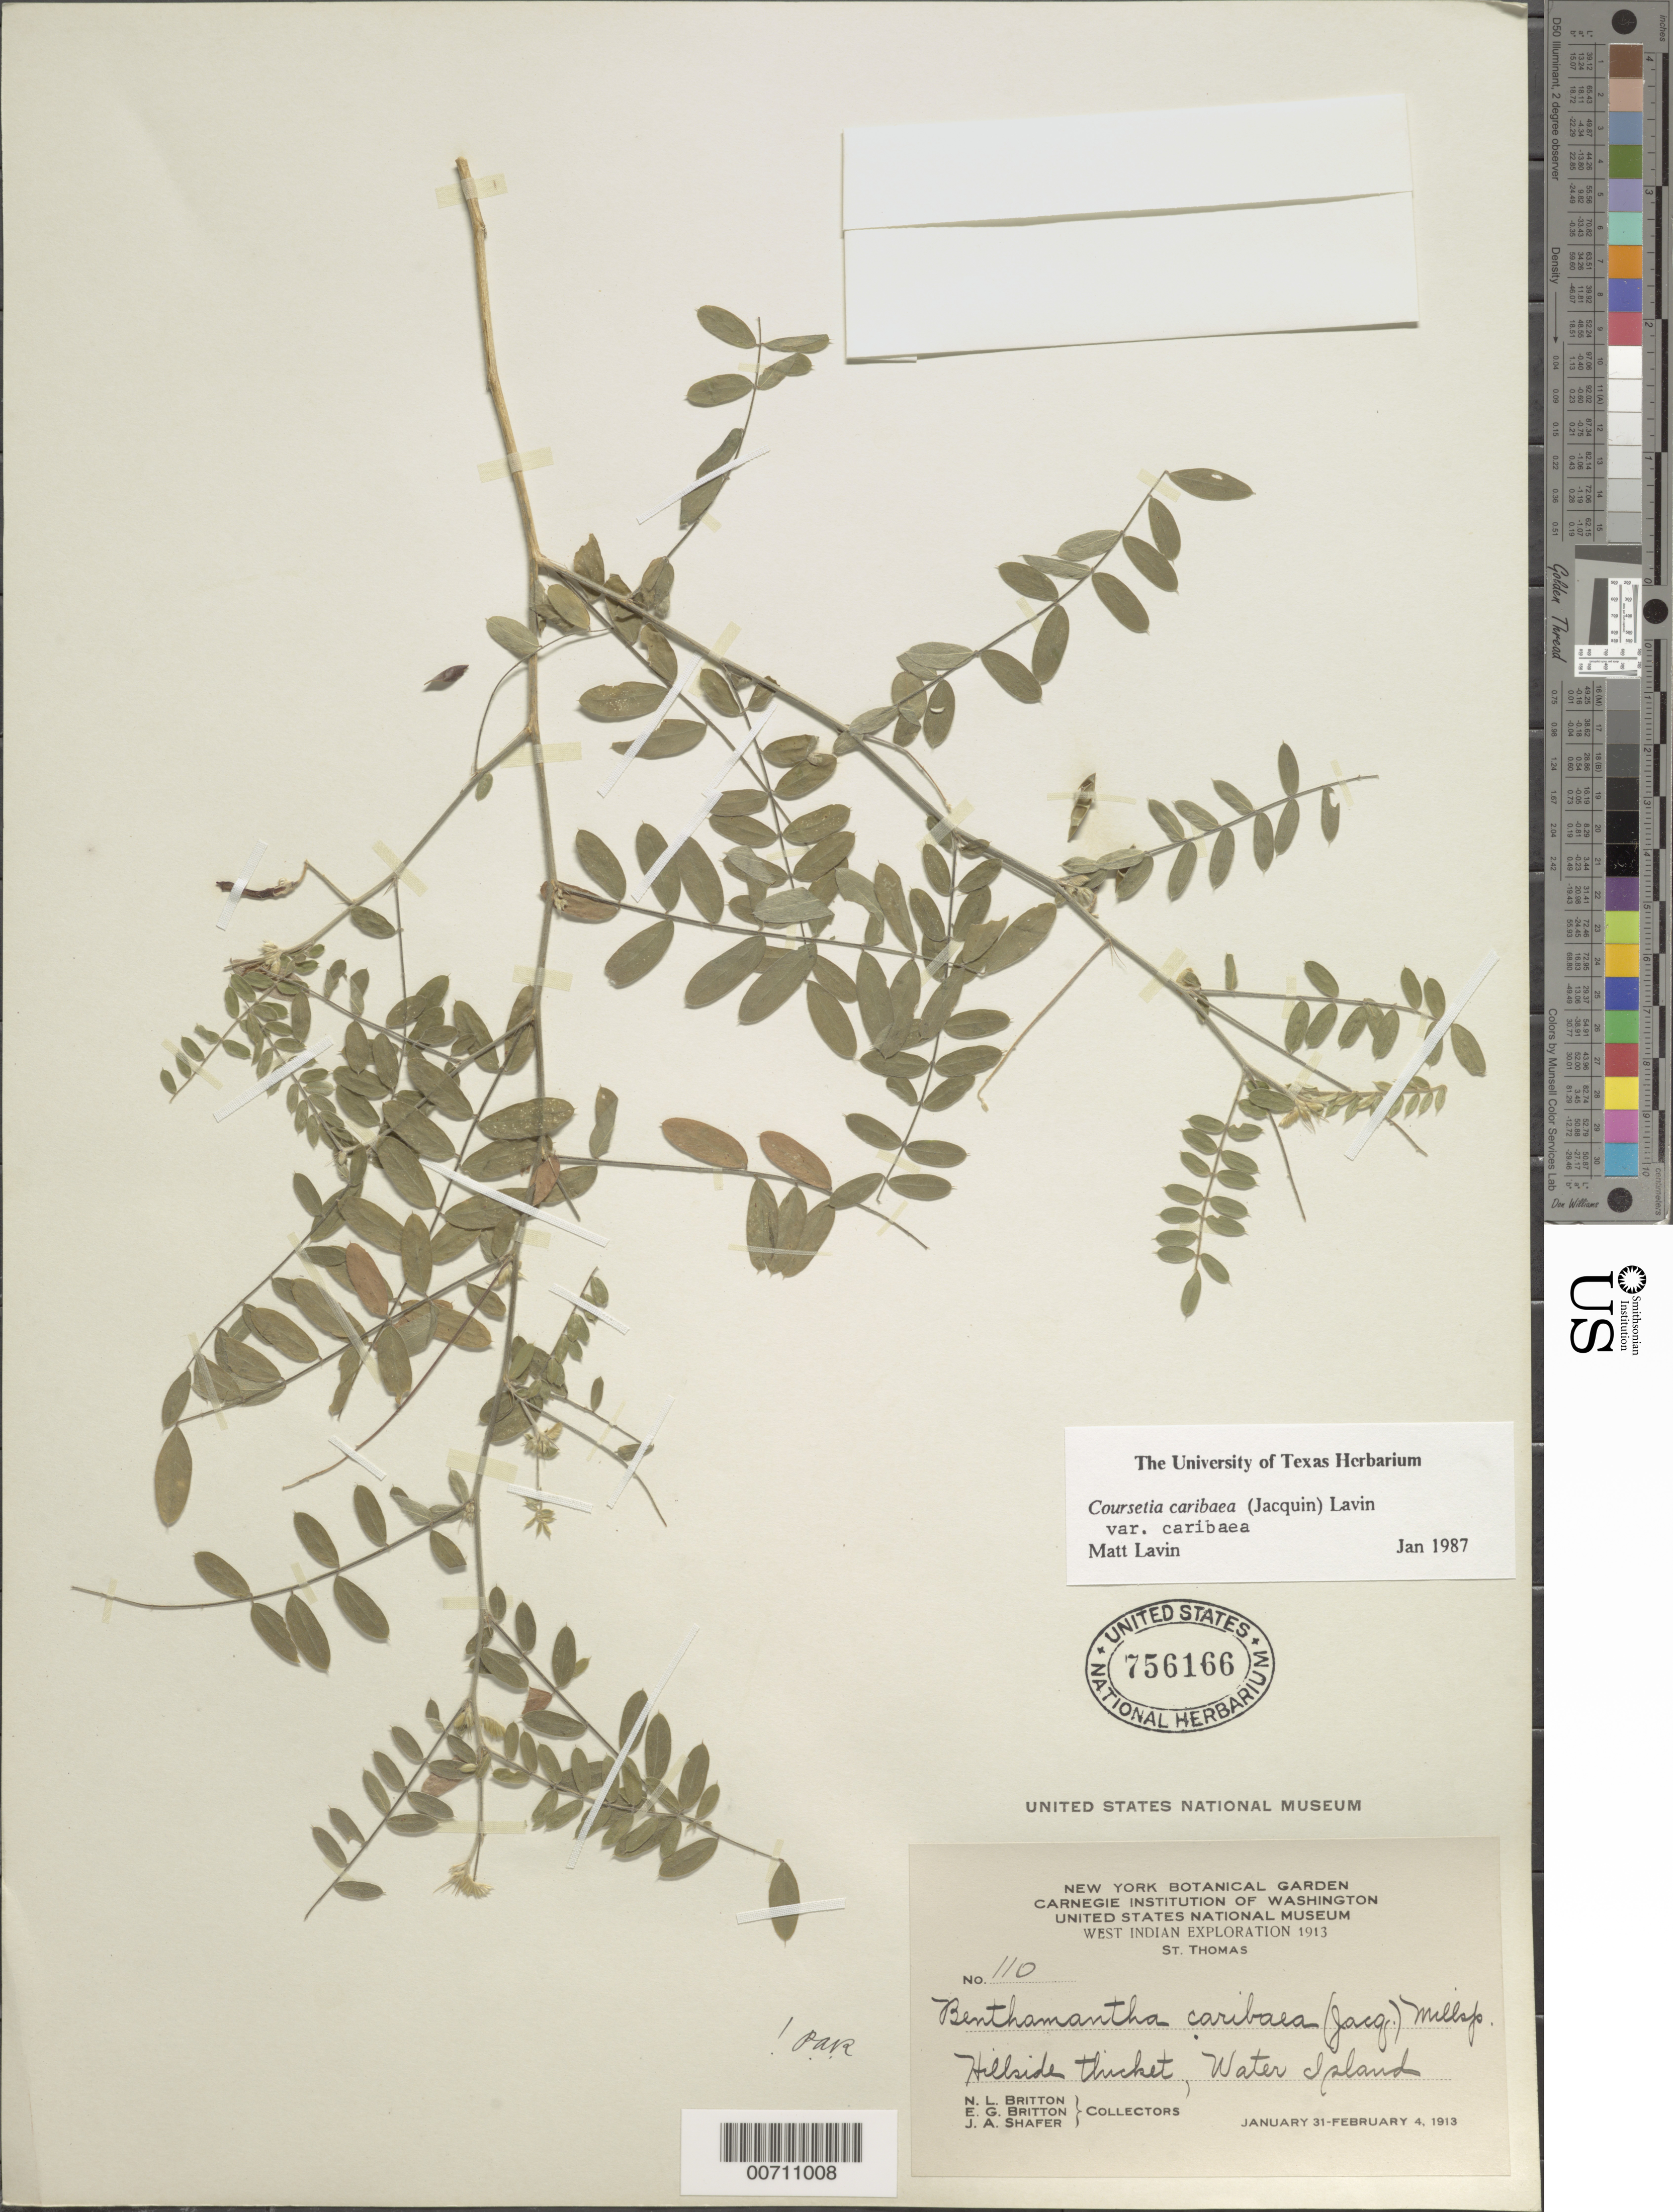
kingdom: Plantae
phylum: Tracheophyta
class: Magnoliopsida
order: Fabales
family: Fabaceae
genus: Coursetia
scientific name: Coursetia caribaea var. caribaea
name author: (Jacq.) Lavin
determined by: Lavin, M.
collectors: N. Britton, E. G. Britton & J. A. Shafer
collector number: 110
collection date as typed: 31 Jan 1913 to 04 Feb 1913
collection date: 1913-01-31/1913-02-04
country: U.S. Virgin Islands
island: Water Island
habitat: Hillside thicket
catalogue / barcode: US 756166